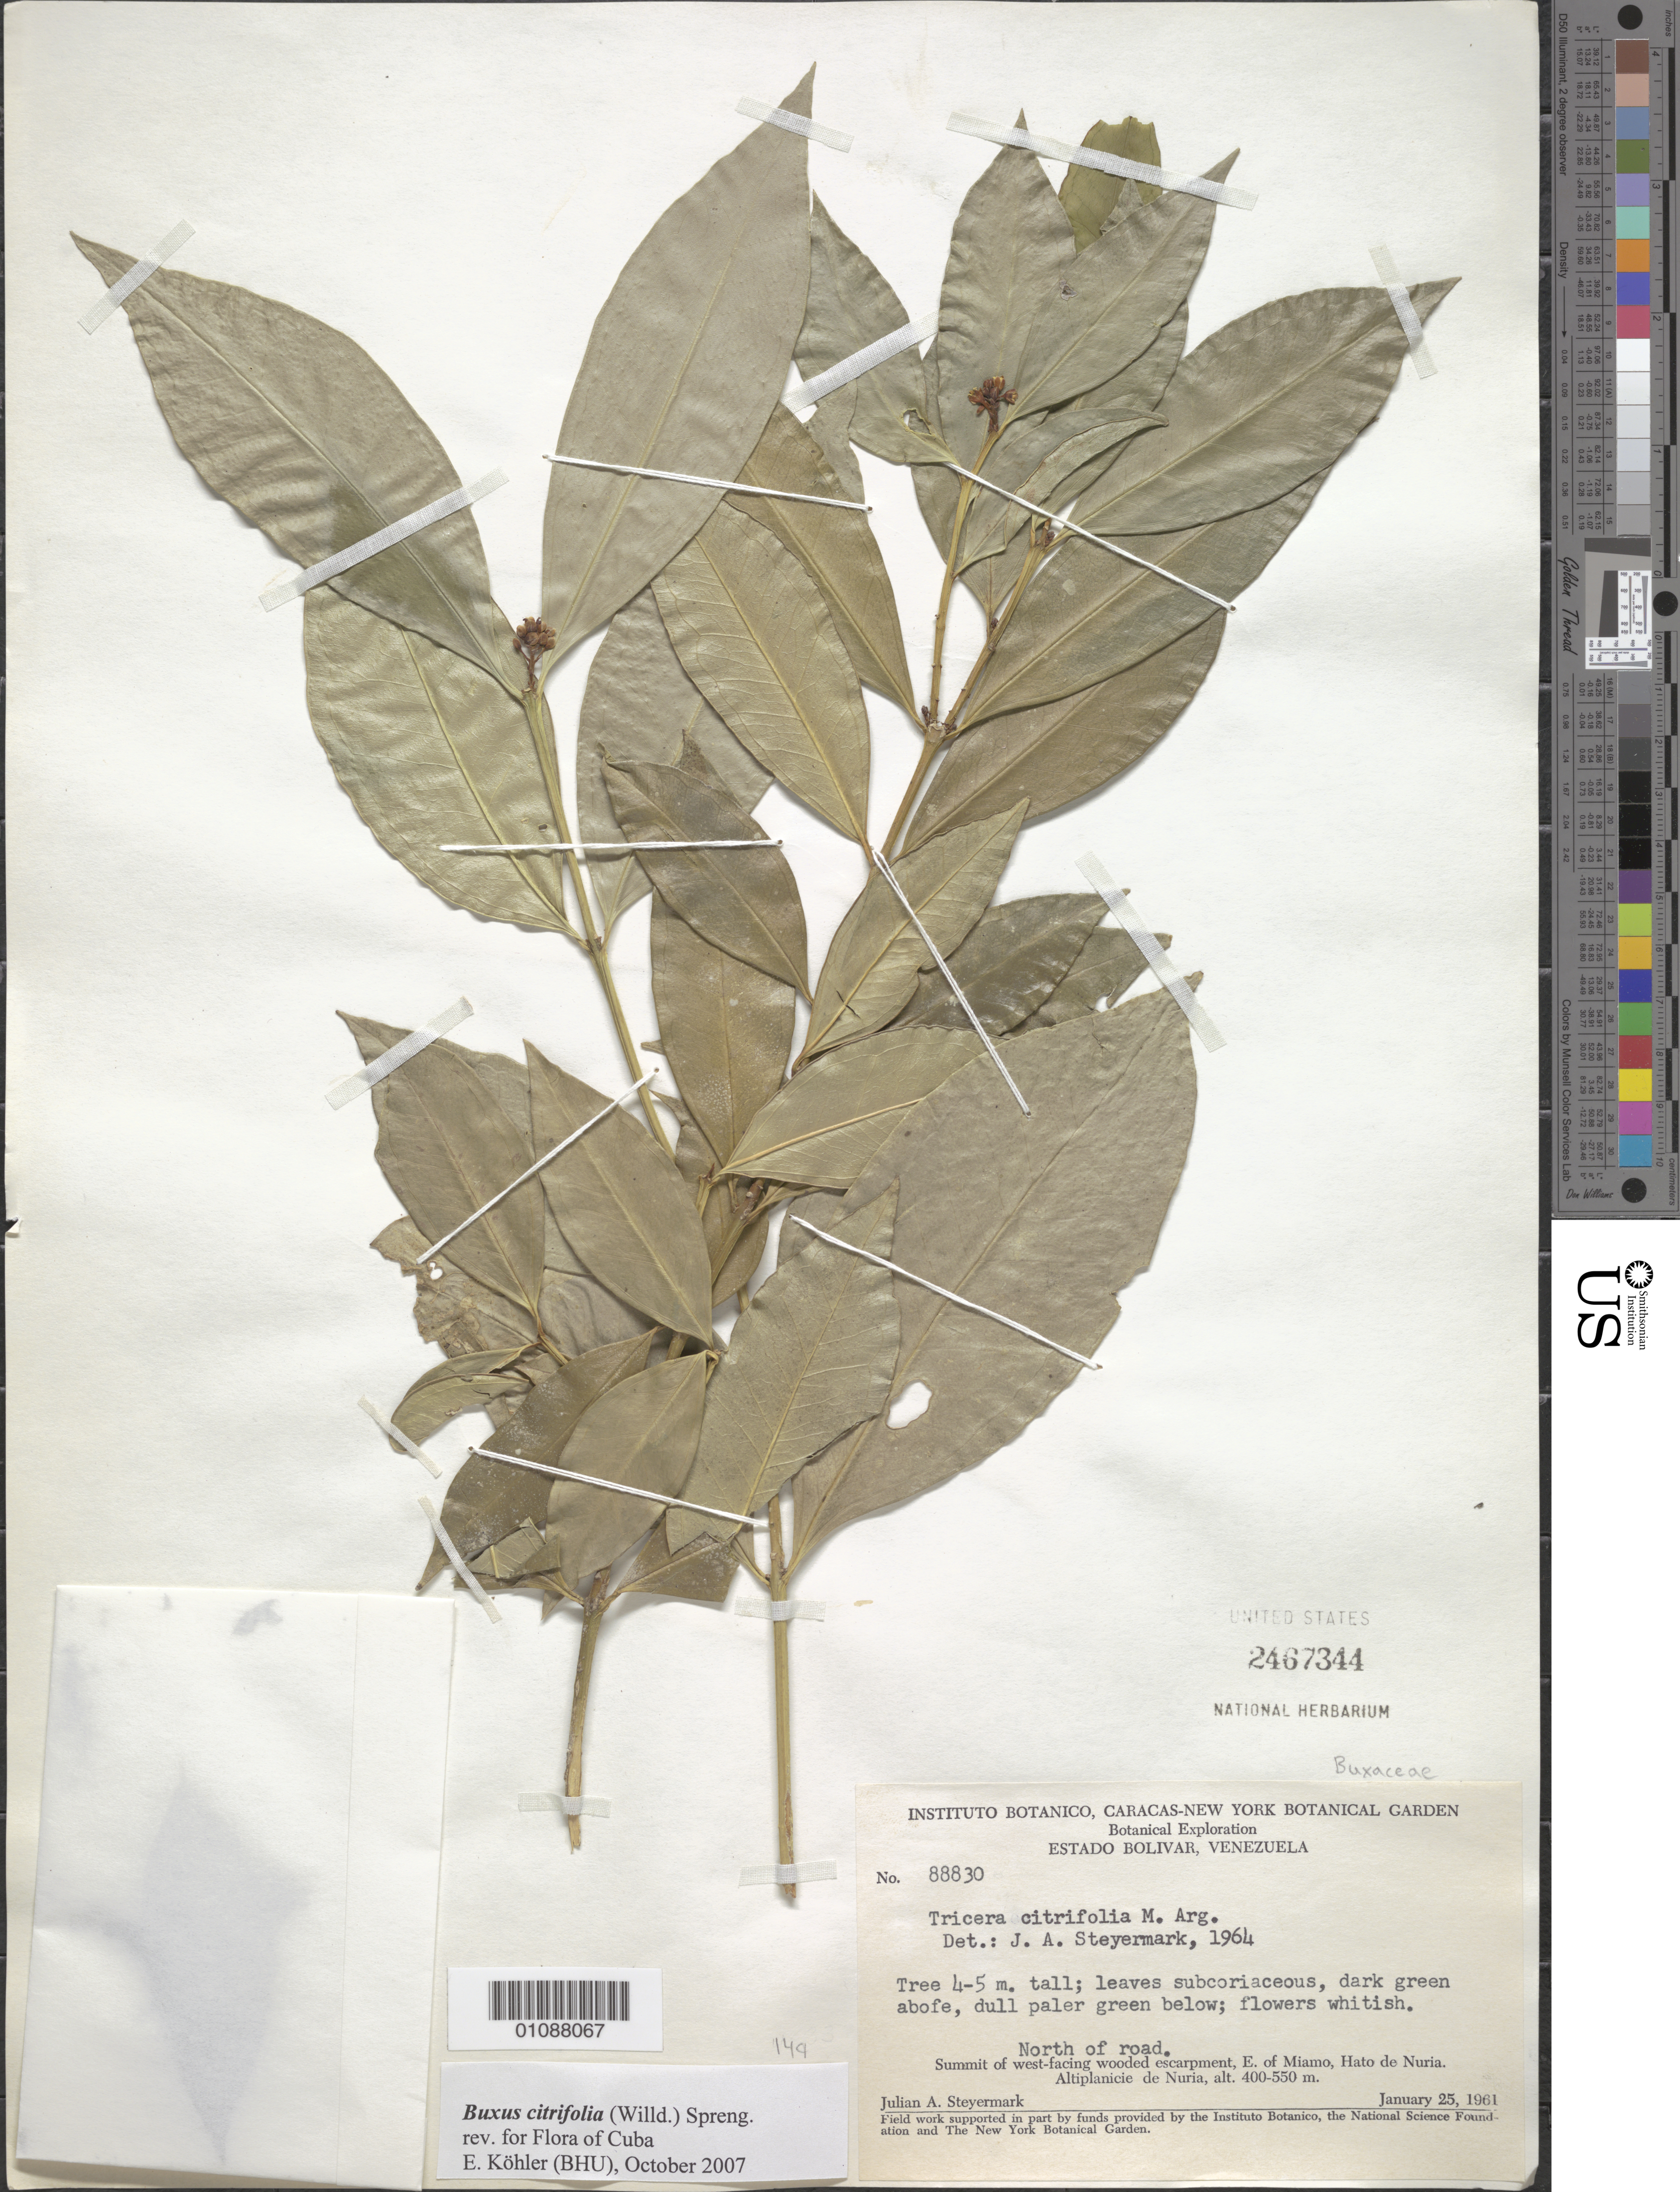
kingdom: Plantae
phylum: Tracheophyta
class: Magnoliopsida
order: Buxales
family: Buxaceae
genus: Buxus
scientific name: Buxus citrifolia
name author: (Willd.) Spreng.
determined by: Kohler, E.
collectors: J. Steyermark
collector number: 88830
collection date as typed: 25-Jan-61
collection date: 1961-01-25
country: Venezuela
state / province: Bolívar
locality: Altiplanicie de Nuria; Hato de Nuria; E of Miamo, north of road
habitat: Summit of west-facing wooded escarpment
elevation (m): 400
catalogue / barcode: US 2467344